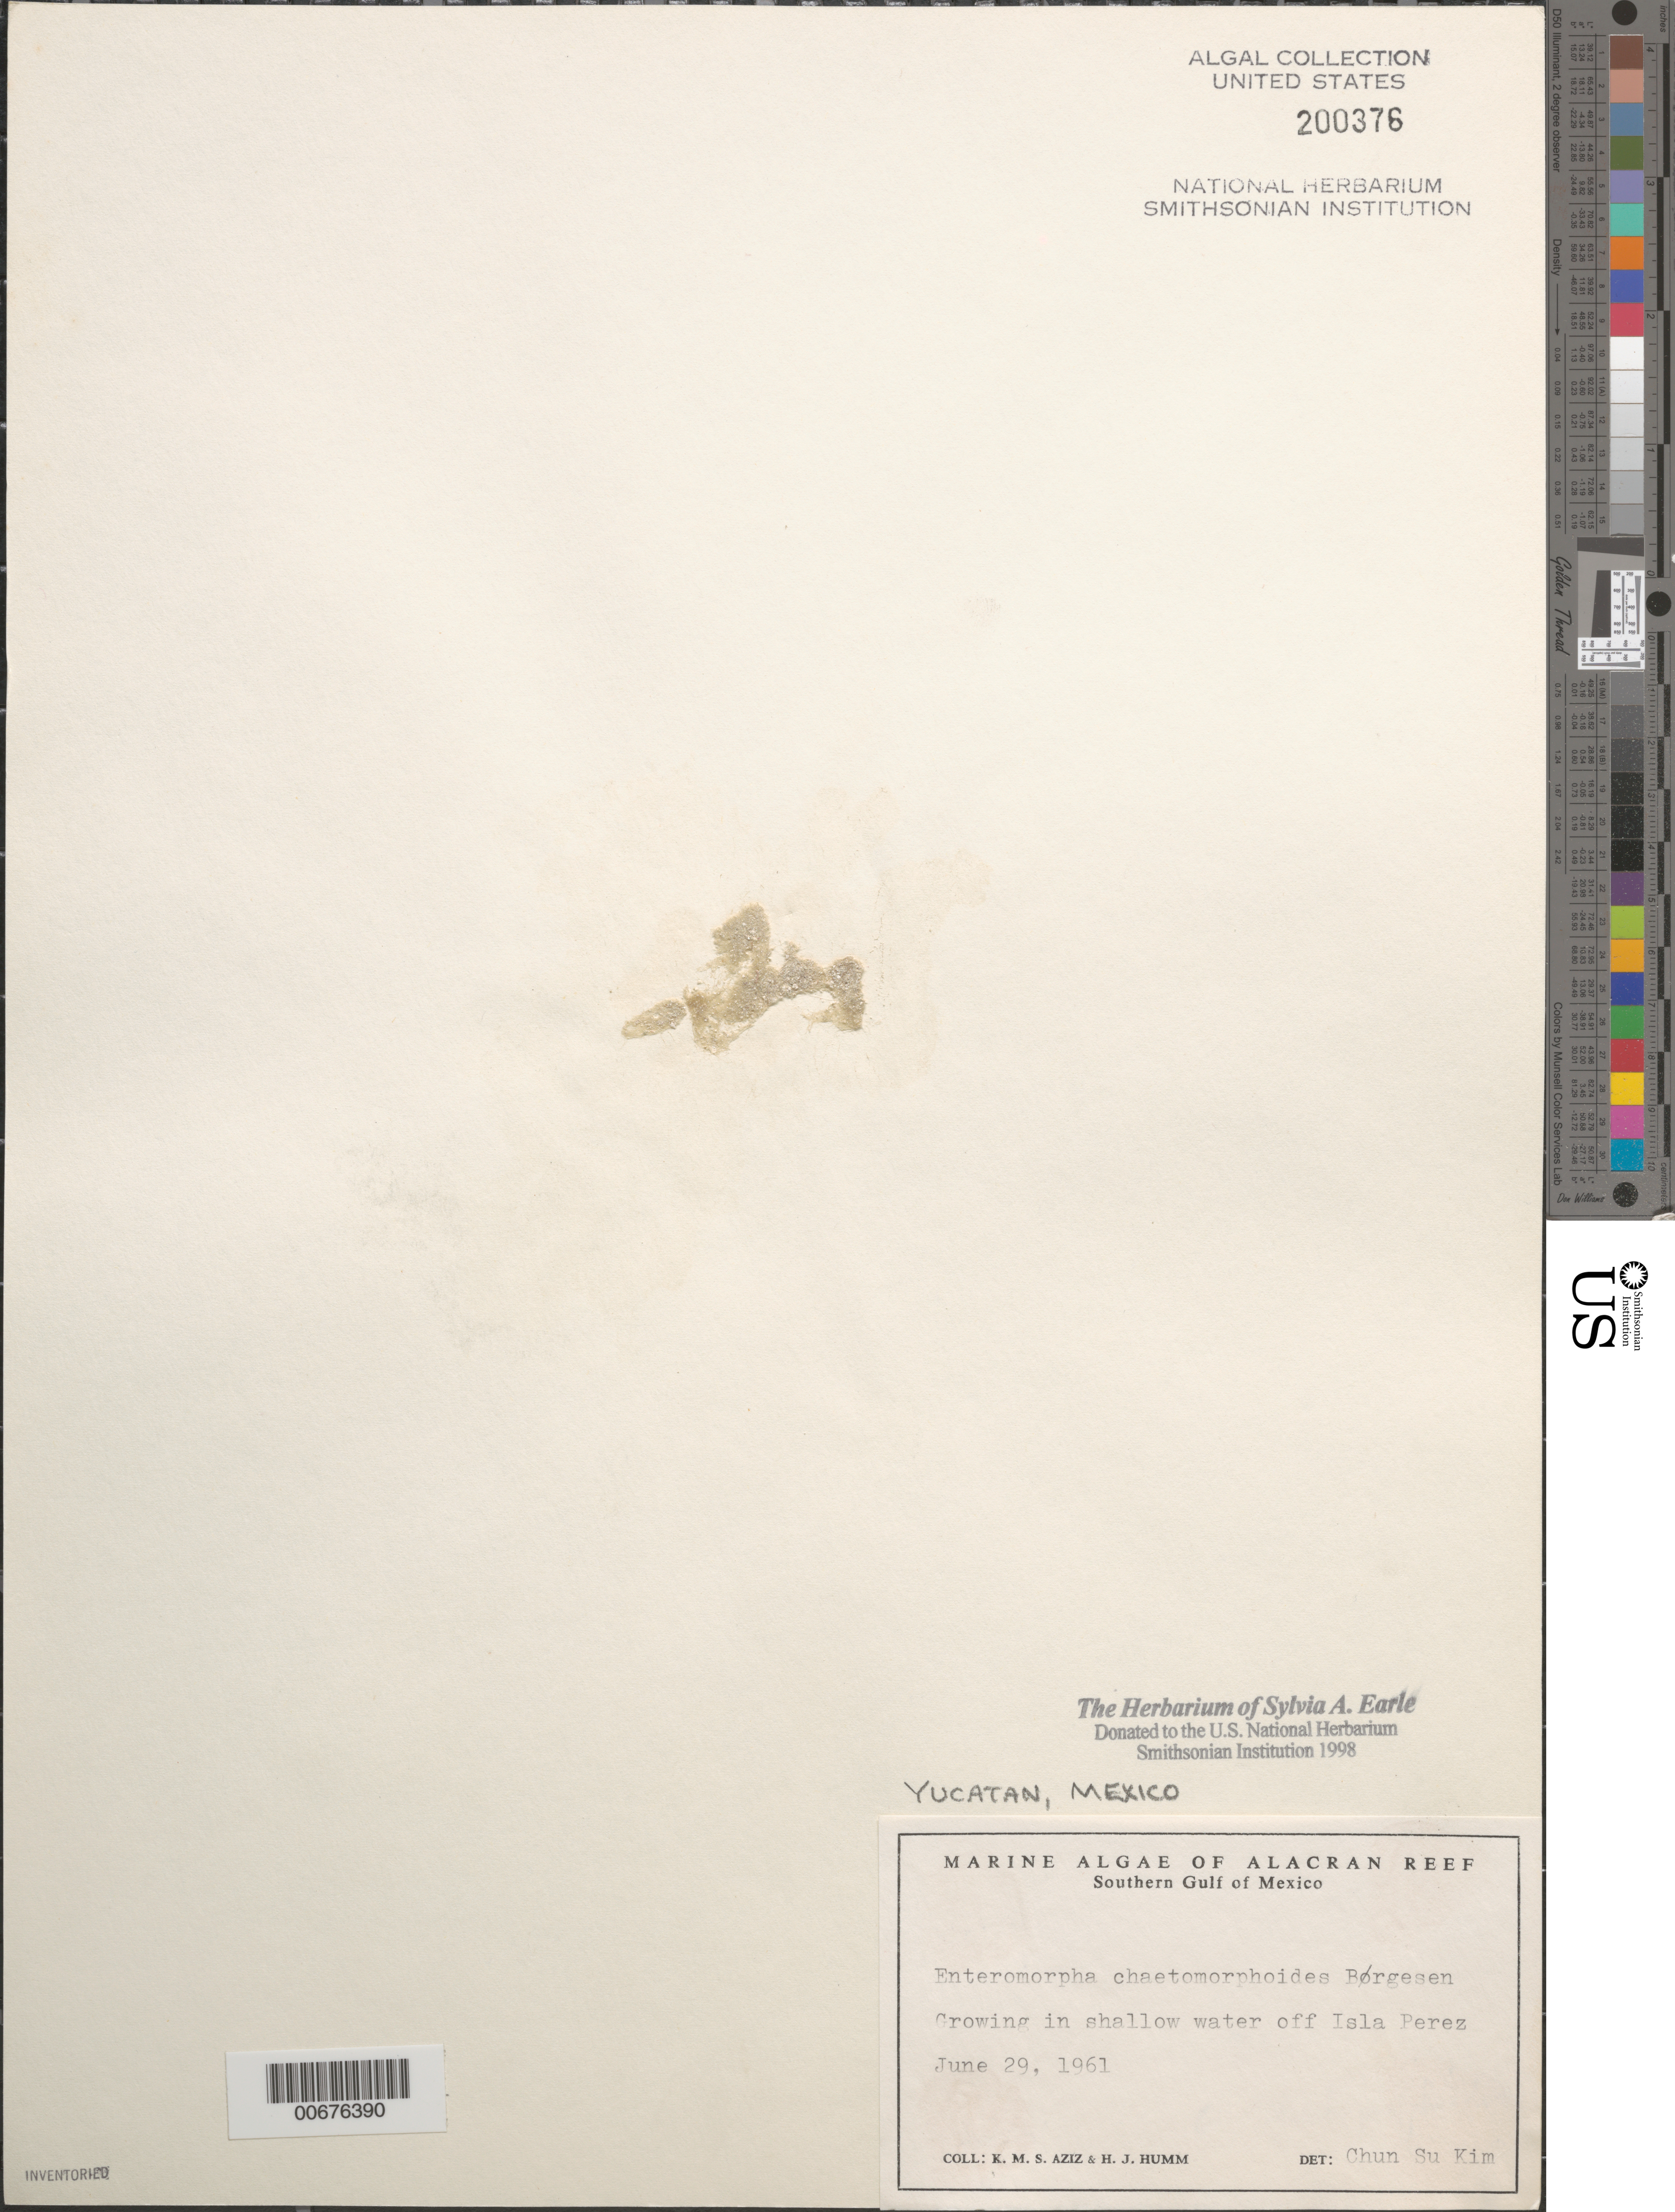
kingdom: Plantae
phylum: Chlorophyta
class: Ulvophyceae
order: Ulvales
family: Ulvaceae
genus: Ulva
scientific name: Ulva chaetomorphoides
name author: (Børgesen) H.S. Hayden et al.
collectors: K. M. Aziz & H. J. Humm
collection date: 1961-06-29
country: Mexico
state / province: Yucatán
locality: Alacran Reef. Southern Gulf of Mexico. In shallow water off Isla Perez.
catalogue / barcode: US 200376